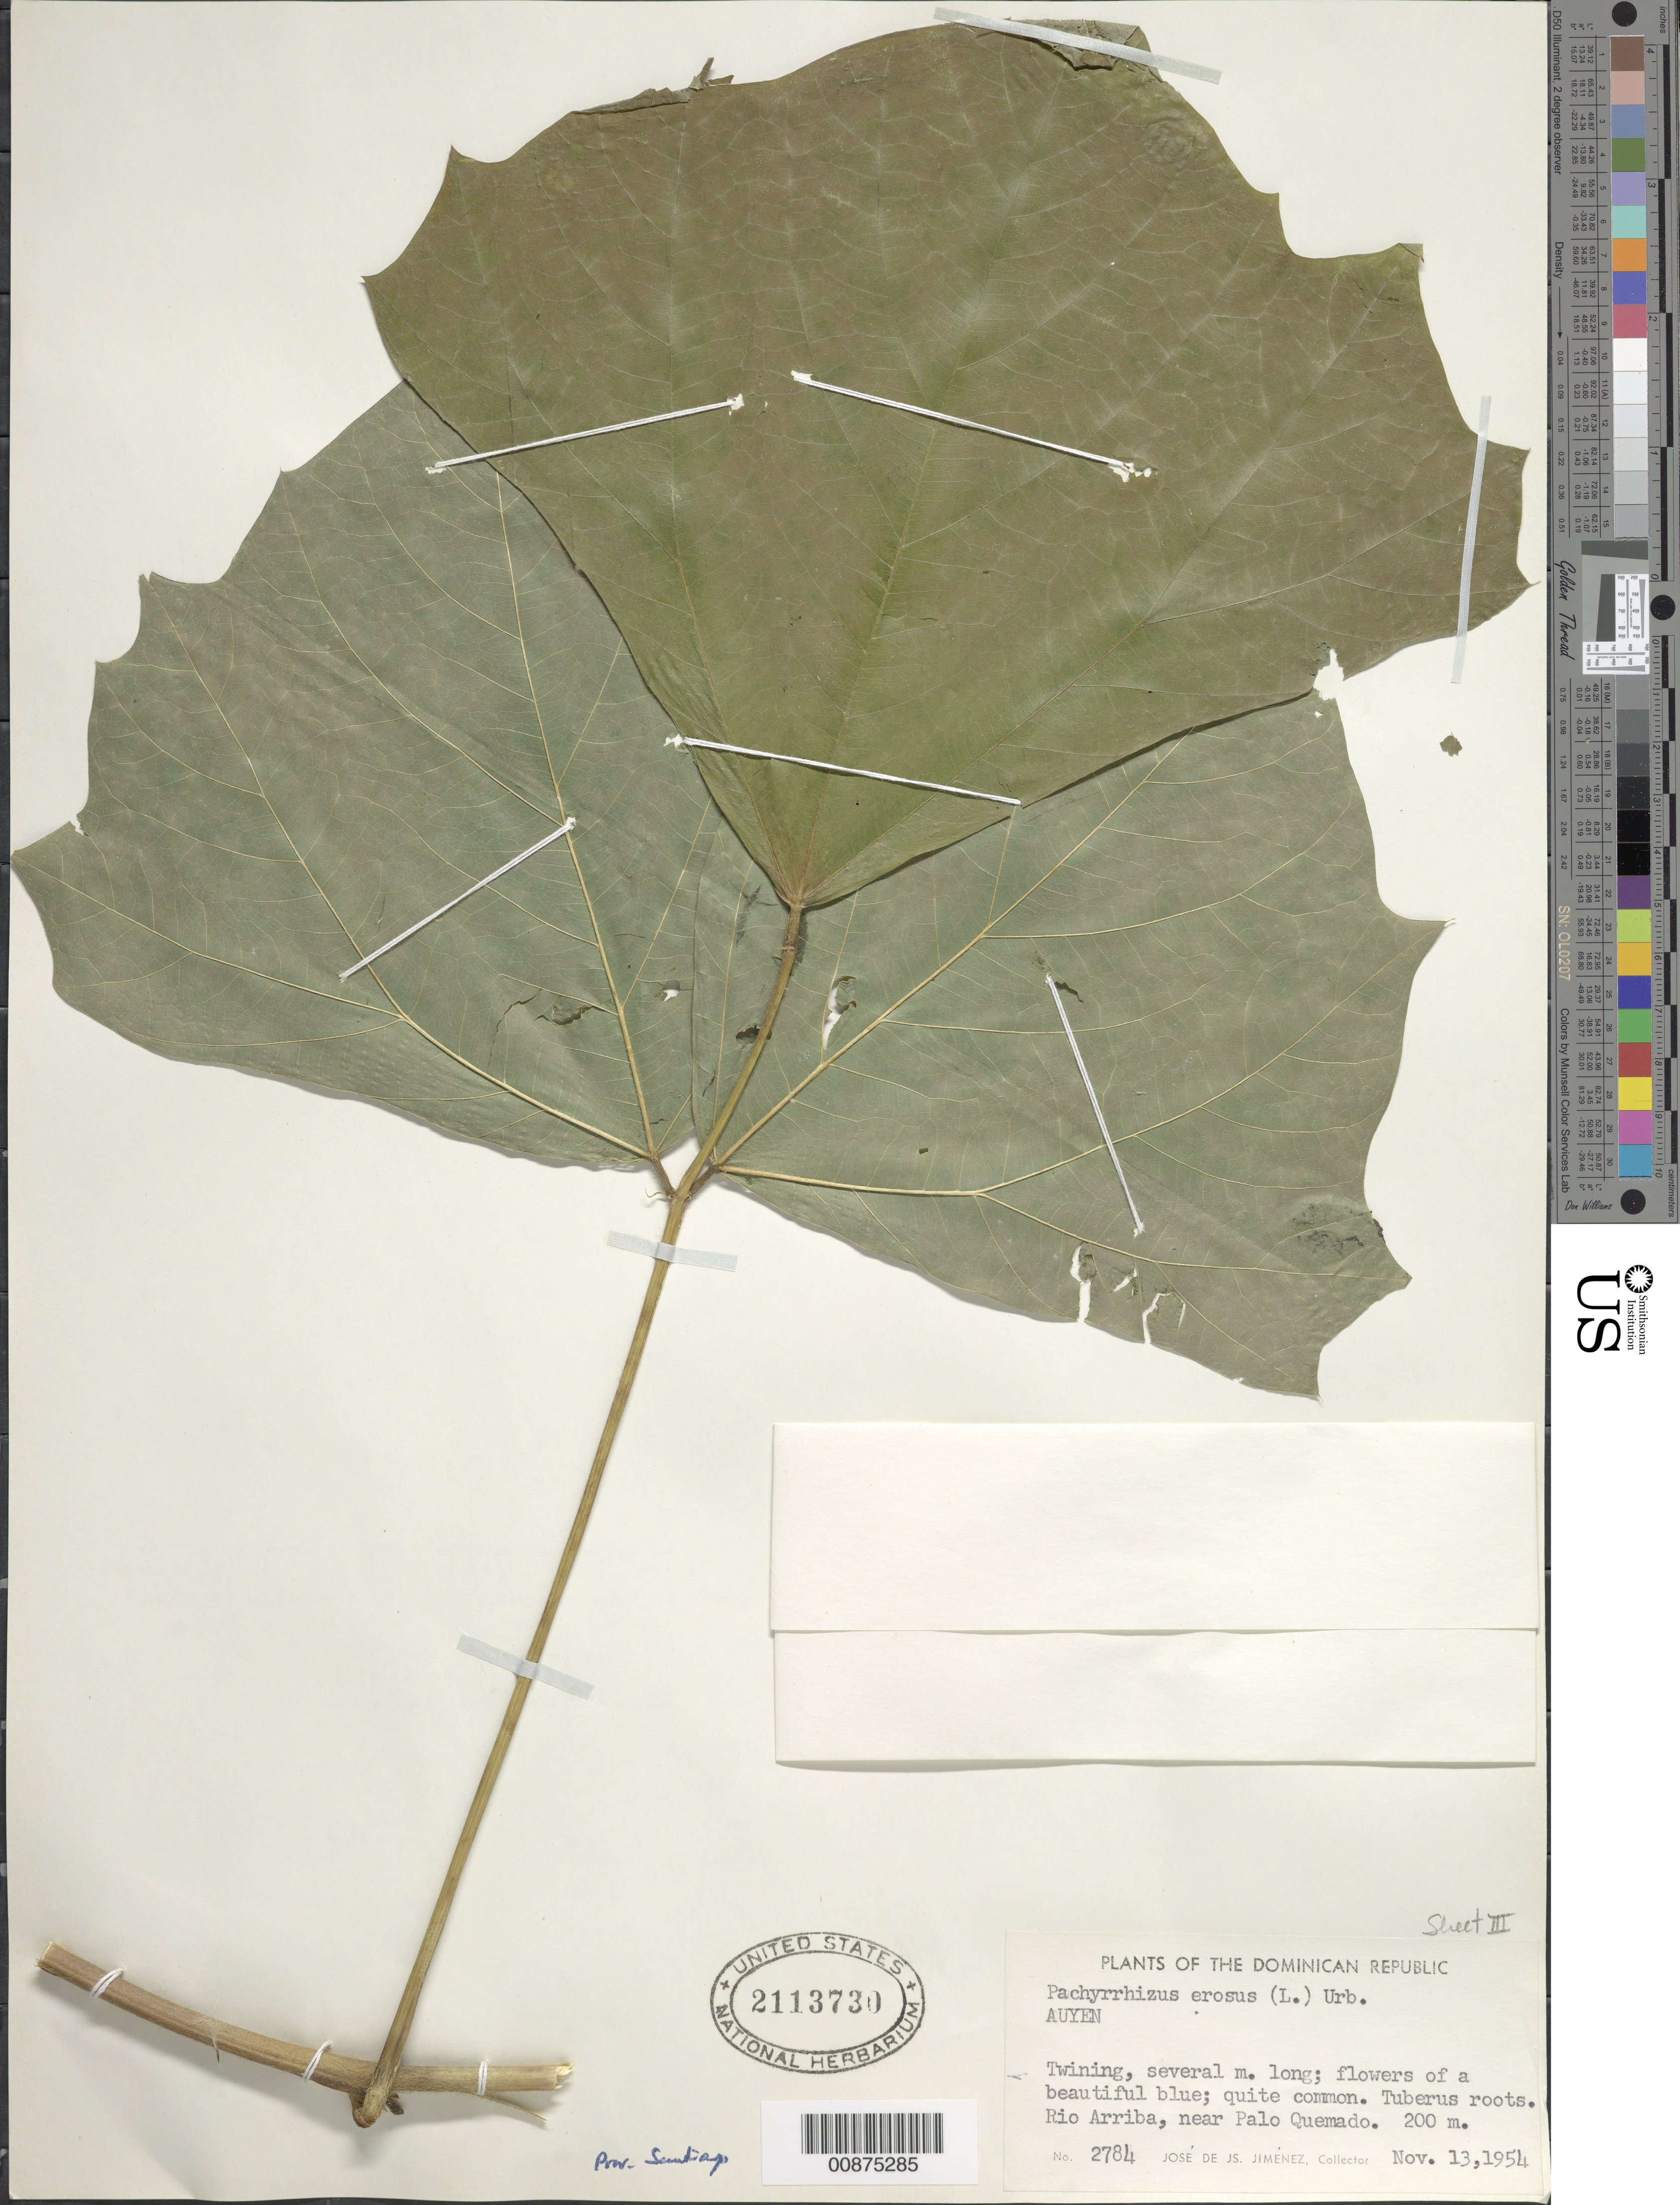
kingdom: Plantae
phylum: Tracheophyta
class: Magnoliopsida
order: Fabales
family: Fabaceae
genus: Pachyrhizus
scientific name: Pachyrhizus erosus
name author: (L.) Urb.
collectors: J. J. Jiménez Almonte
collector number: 2784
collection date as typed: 13 Nov 1954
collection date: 1954-11-13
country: Dominican Republic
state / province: Santiago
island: Hispaniola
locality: Río Arriba, near Palo Quemado.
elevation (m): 200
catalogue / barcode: US 2113730